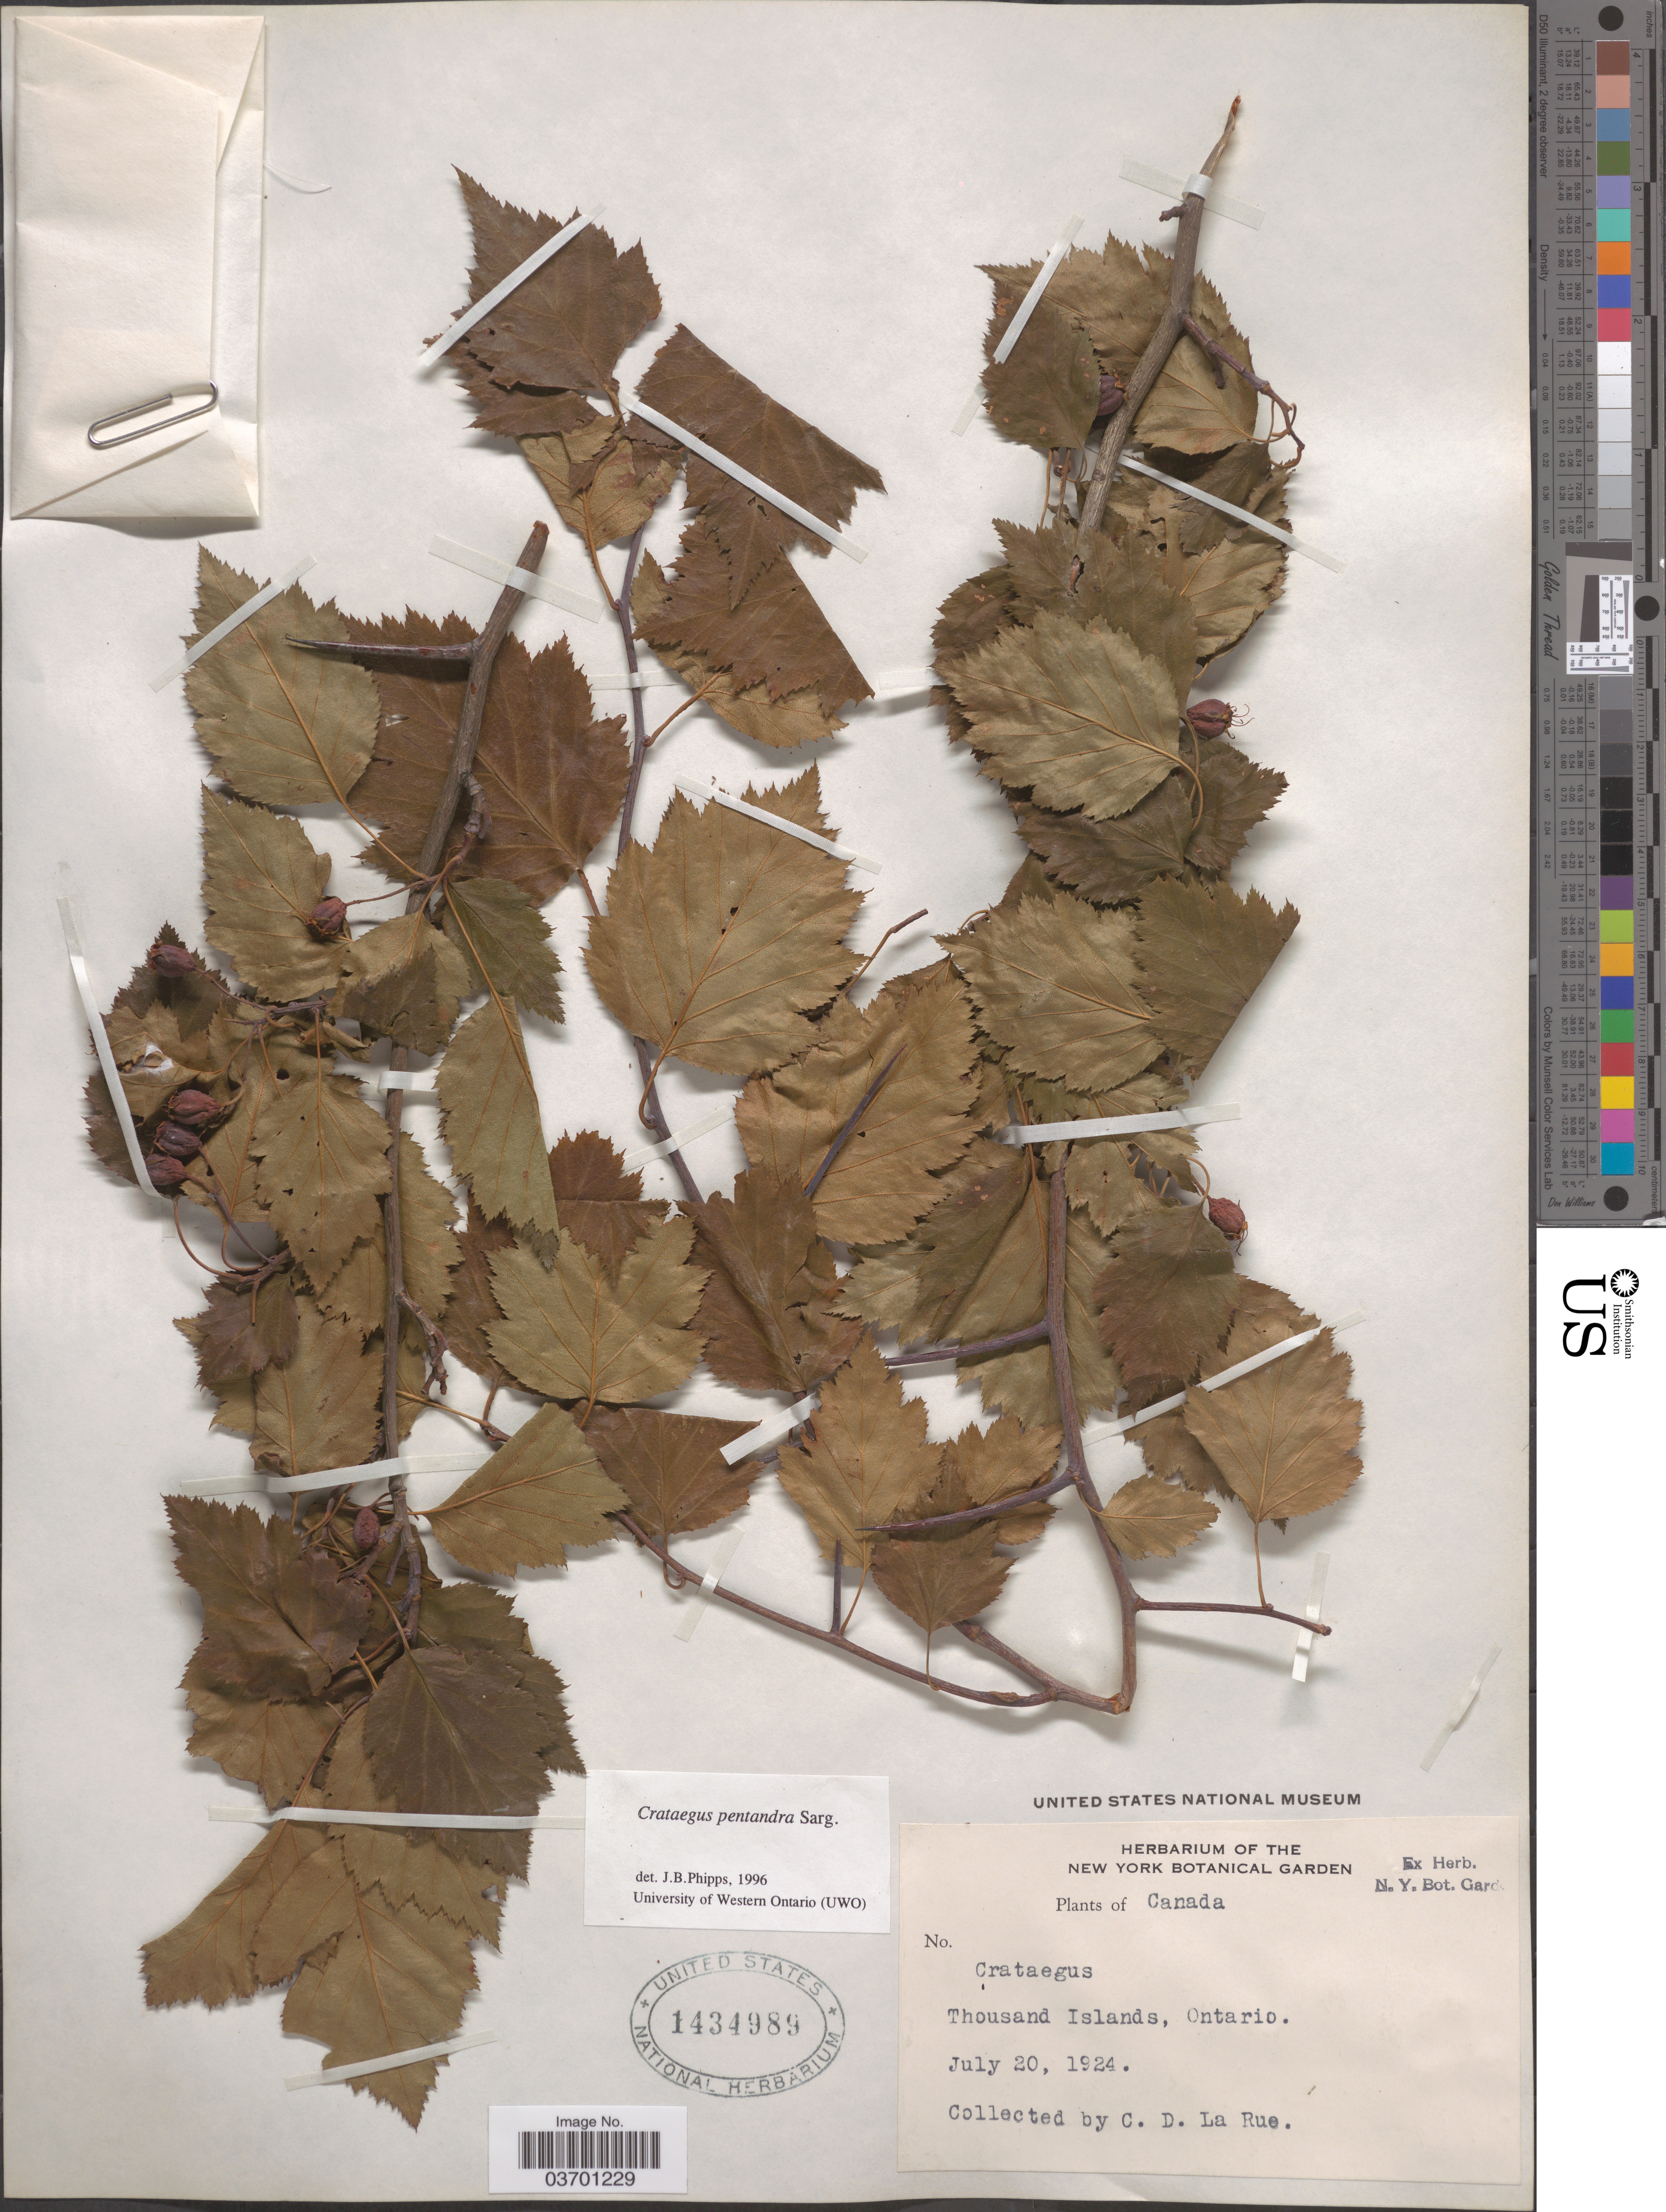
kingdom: Plantae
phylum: Tracheophyta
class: Magnoliopsida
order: Rosales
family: Rosaceae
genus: Crataegus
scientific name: Crataegus pentandra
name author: Sarg.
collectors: C. La Rue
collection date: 1924-07-20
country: Canada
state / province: Ontario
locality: Thousand Islands.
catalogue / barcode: US 1434989